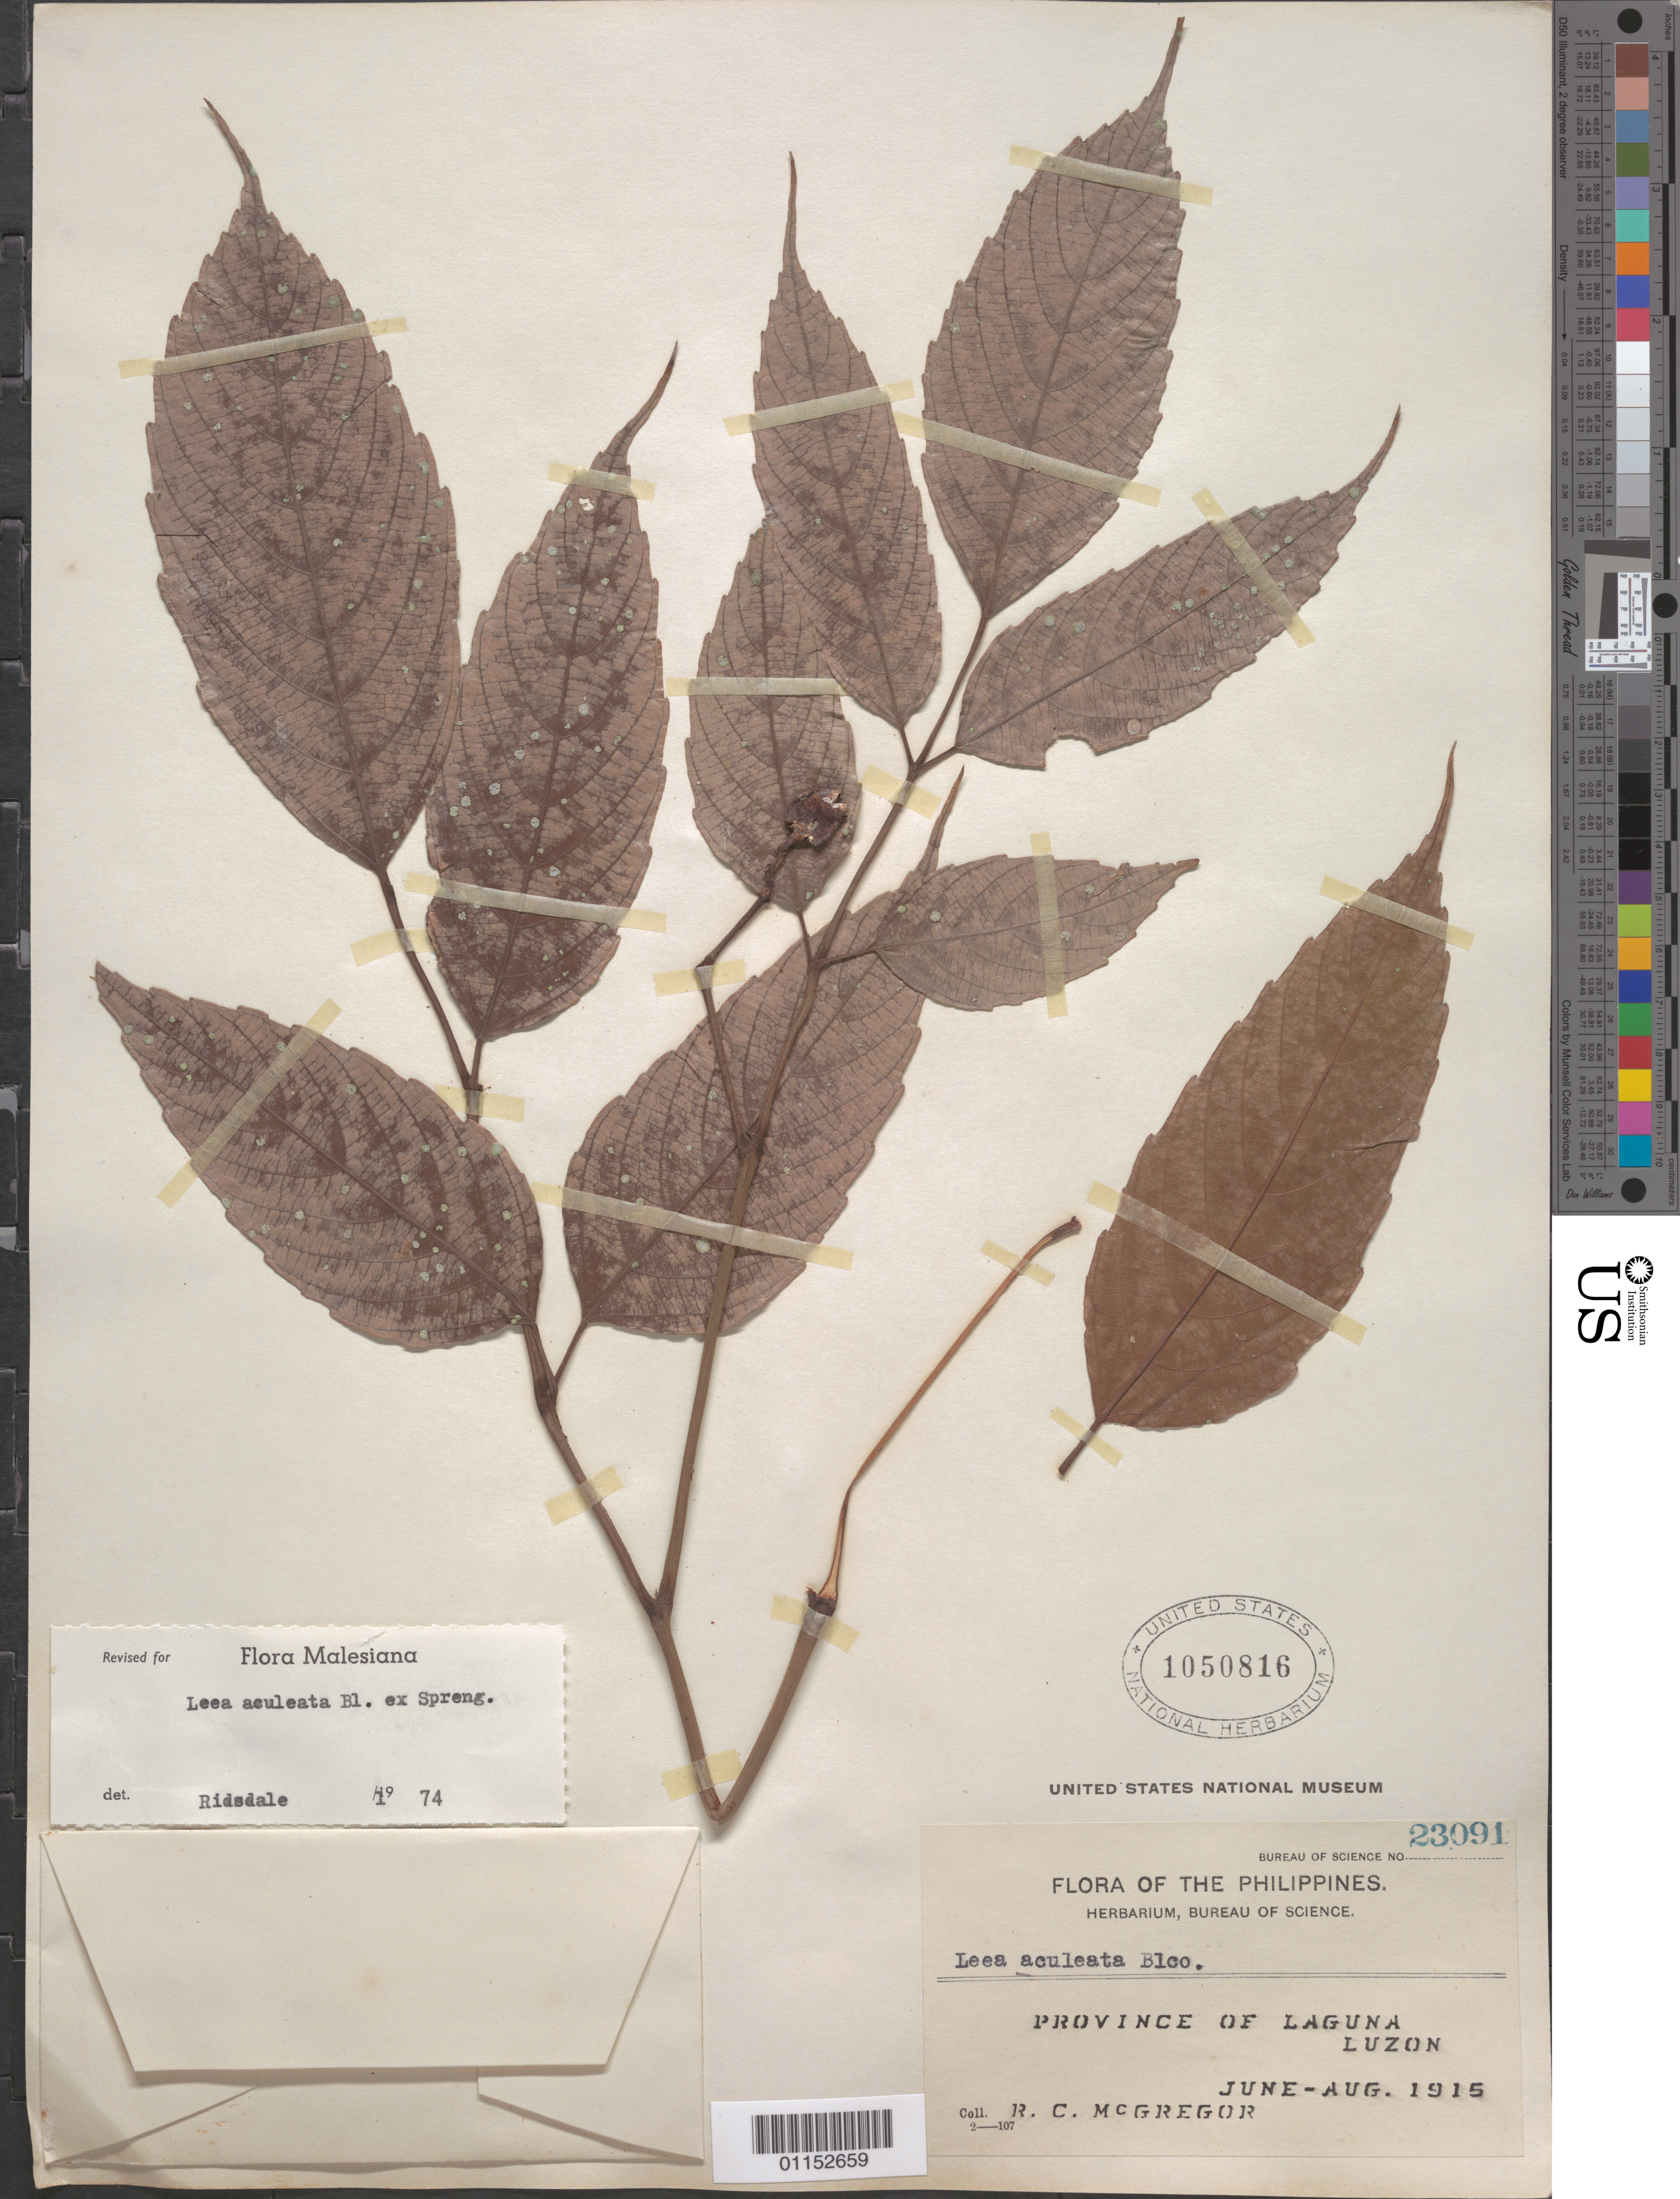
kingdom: Plantae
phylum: Tracheophyta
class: Magnoliopsida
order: Vitales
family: Vitaceae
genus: Leea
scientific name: Leea aculeata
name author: Blume ex Spreng.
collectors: R. C. McGregor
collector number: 23091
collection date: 1915-06/1915-08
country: Philippines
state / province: Calabarzon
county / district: Laguna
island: Luzon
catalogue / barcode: US 1050816